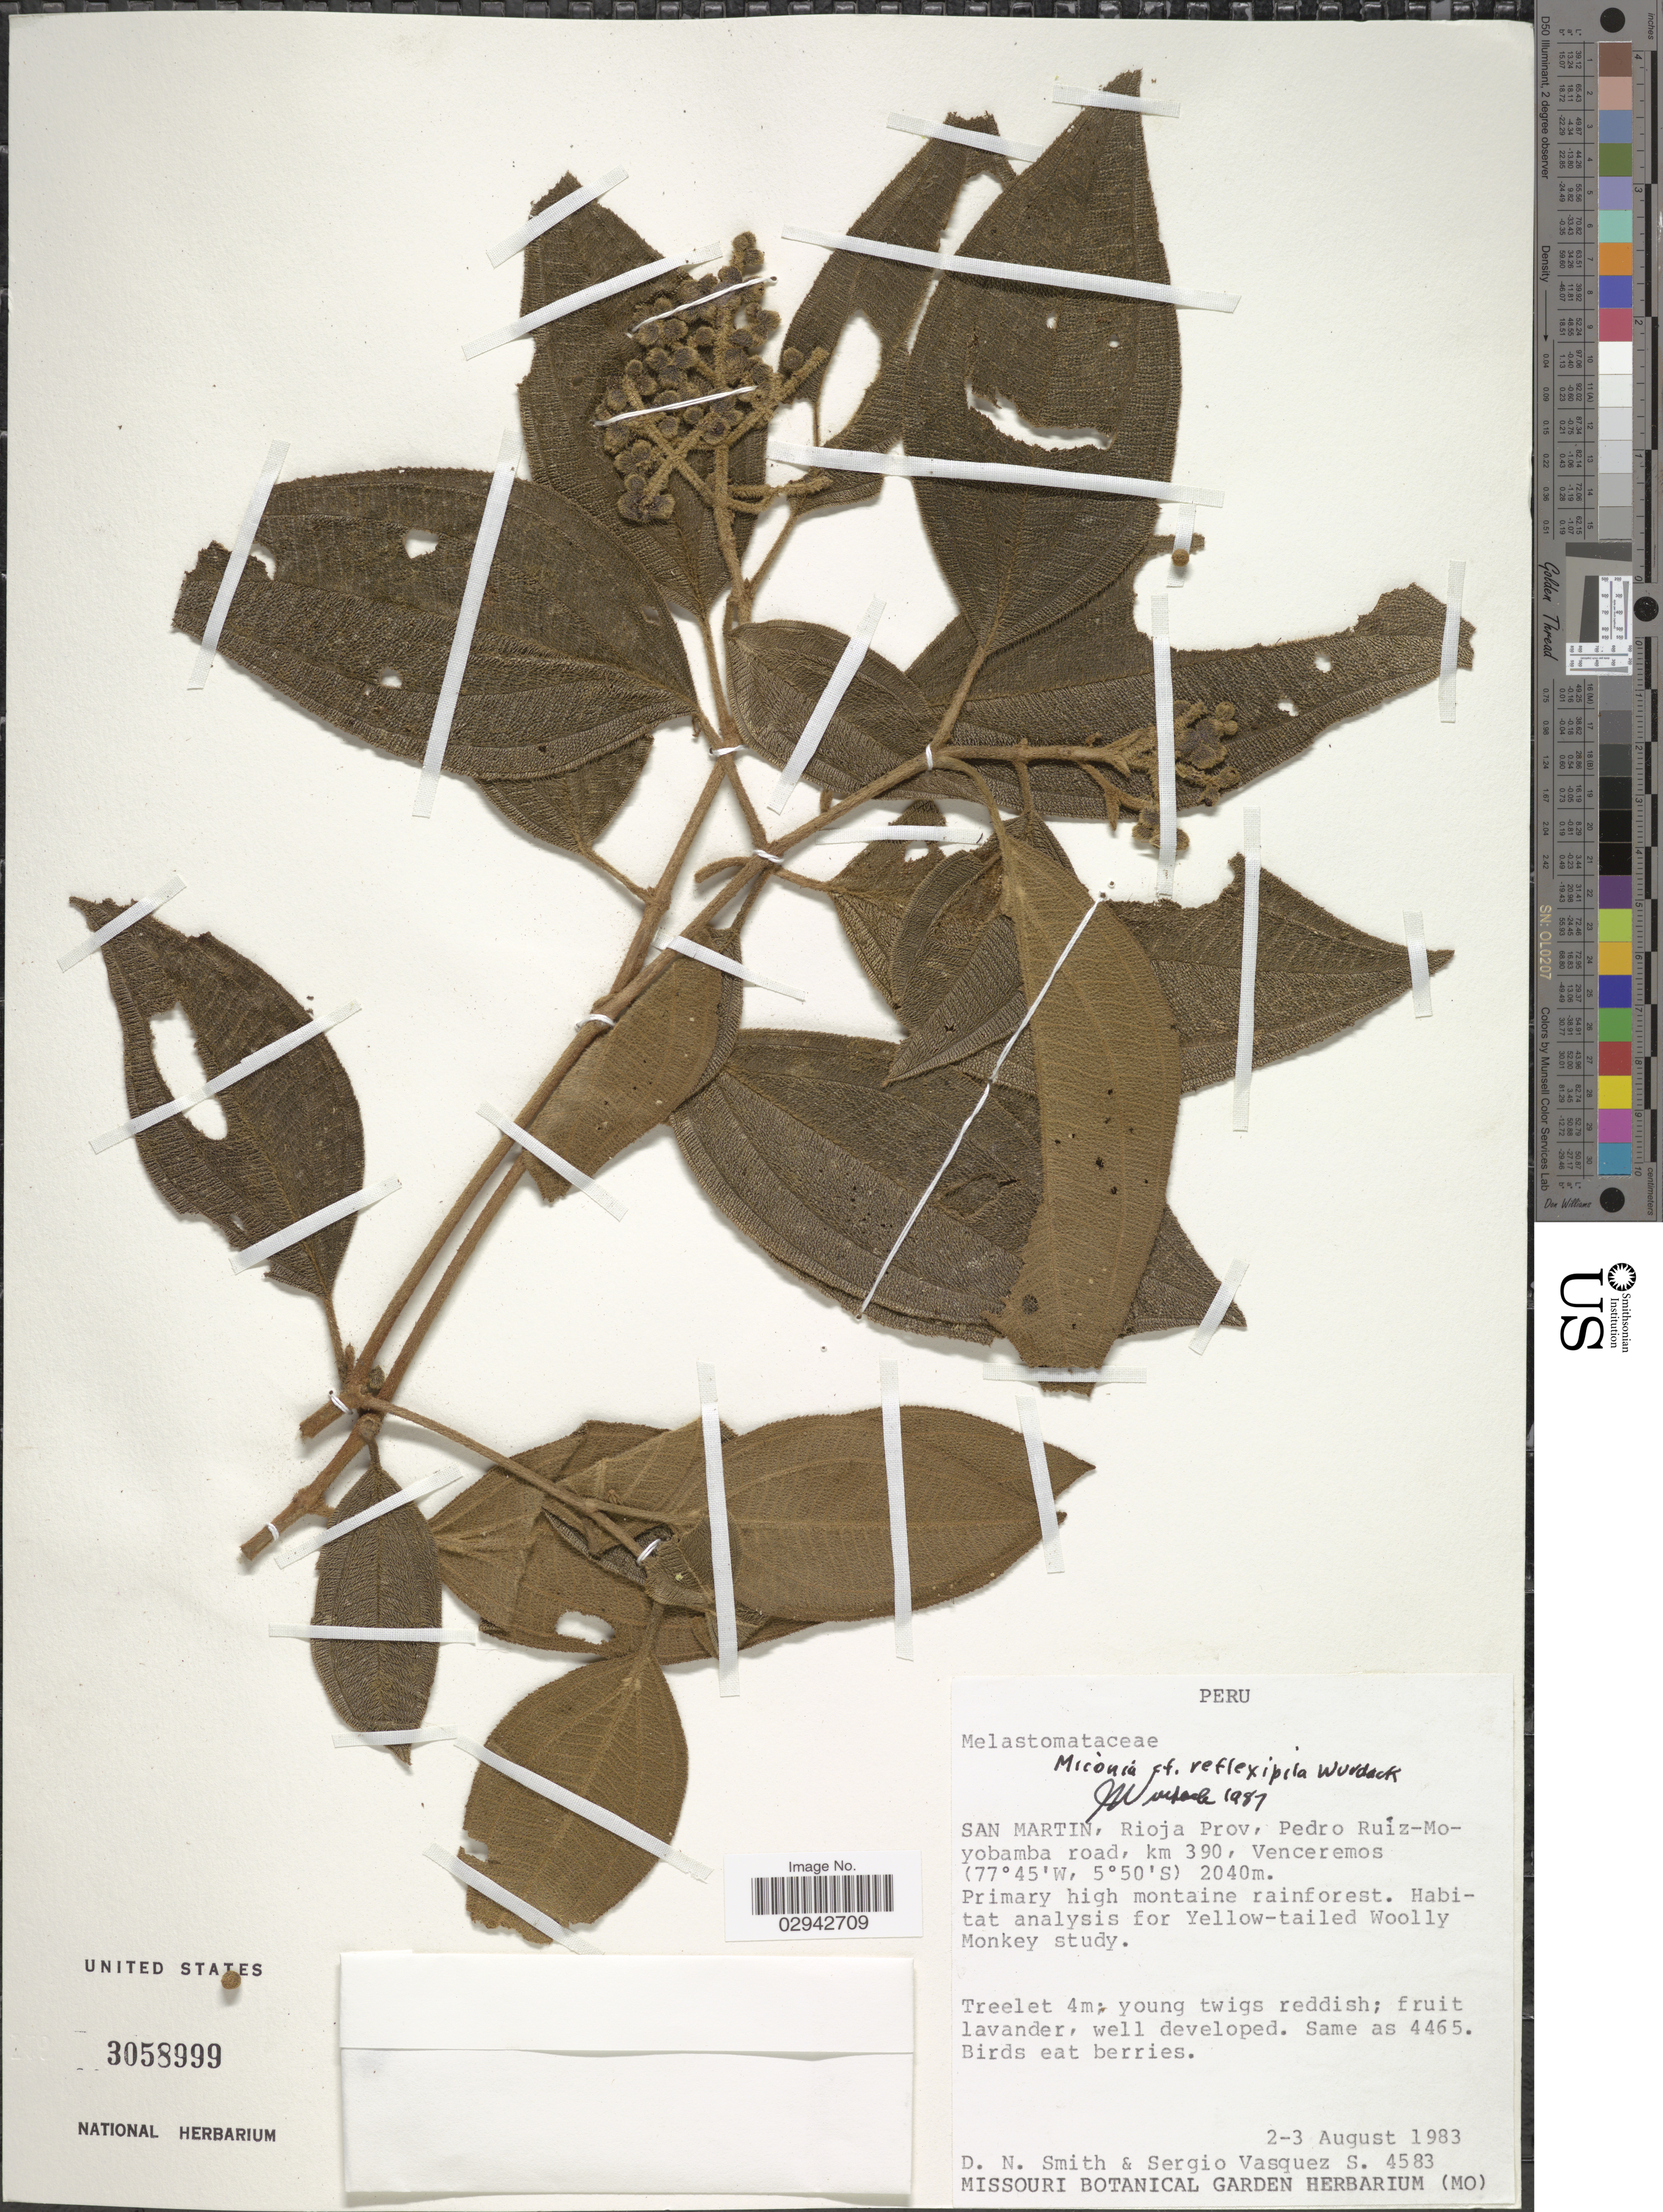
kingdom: Plantae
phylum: Tracheophyta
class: Magnoliopsida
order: Myrtales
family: Melastomataceae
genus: Miconia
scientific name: Miconia reflexipila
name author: Wurdack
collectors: D. Smith & S. Vasquez S.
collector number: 4583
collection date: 1983-08-02/1983-08-03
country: Peru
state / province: San Martín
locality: San Martin, Rioja Prov., Pedro Ruiz-Moyobamba road, km 390, Venceremos.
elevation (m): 2040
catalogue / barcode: US 3058999